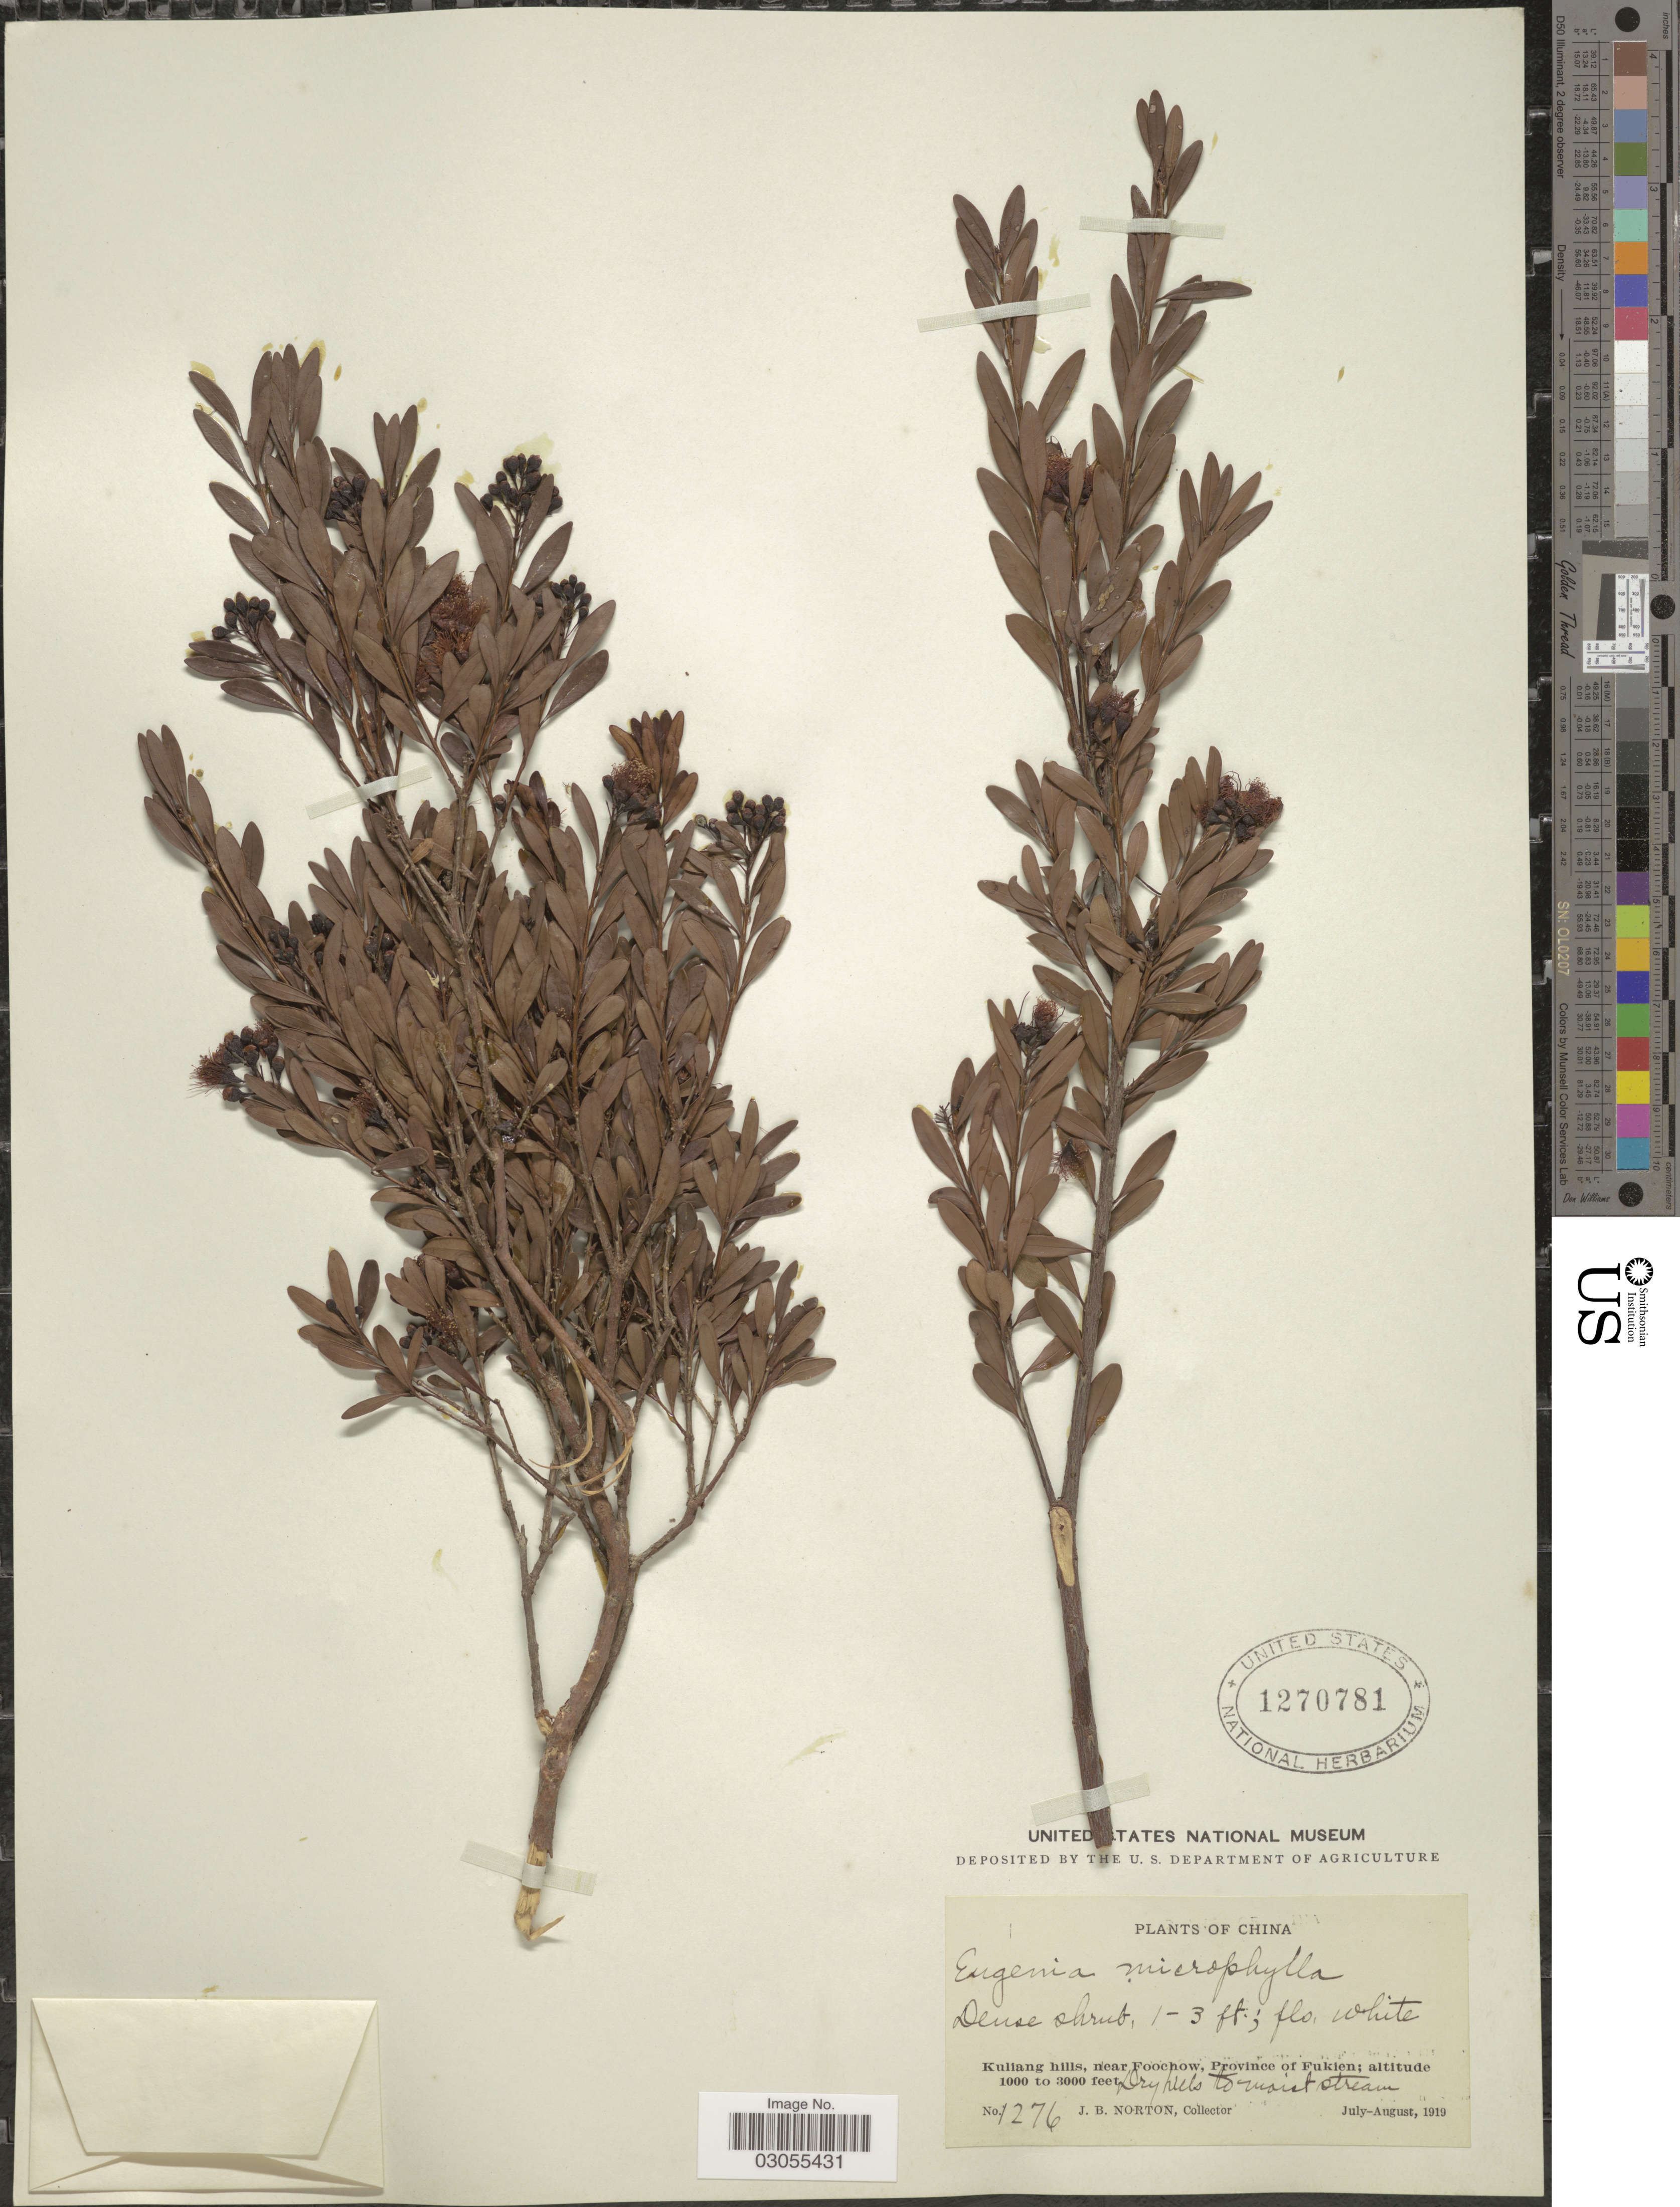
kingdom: Plantae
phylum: Tracheophyta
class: Magnoliopsida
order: Myrtales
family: Myrtaceae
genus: Syzygium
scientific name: Syzygium buxifolium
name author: Hook. & Arn.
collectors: J. B. Norton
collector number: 1276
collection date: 1919-07/1919-08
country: China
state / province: Fujian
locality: Kuliang hills, near Foochow, Province of Fukien.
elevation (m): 305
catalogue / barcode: US 1270781